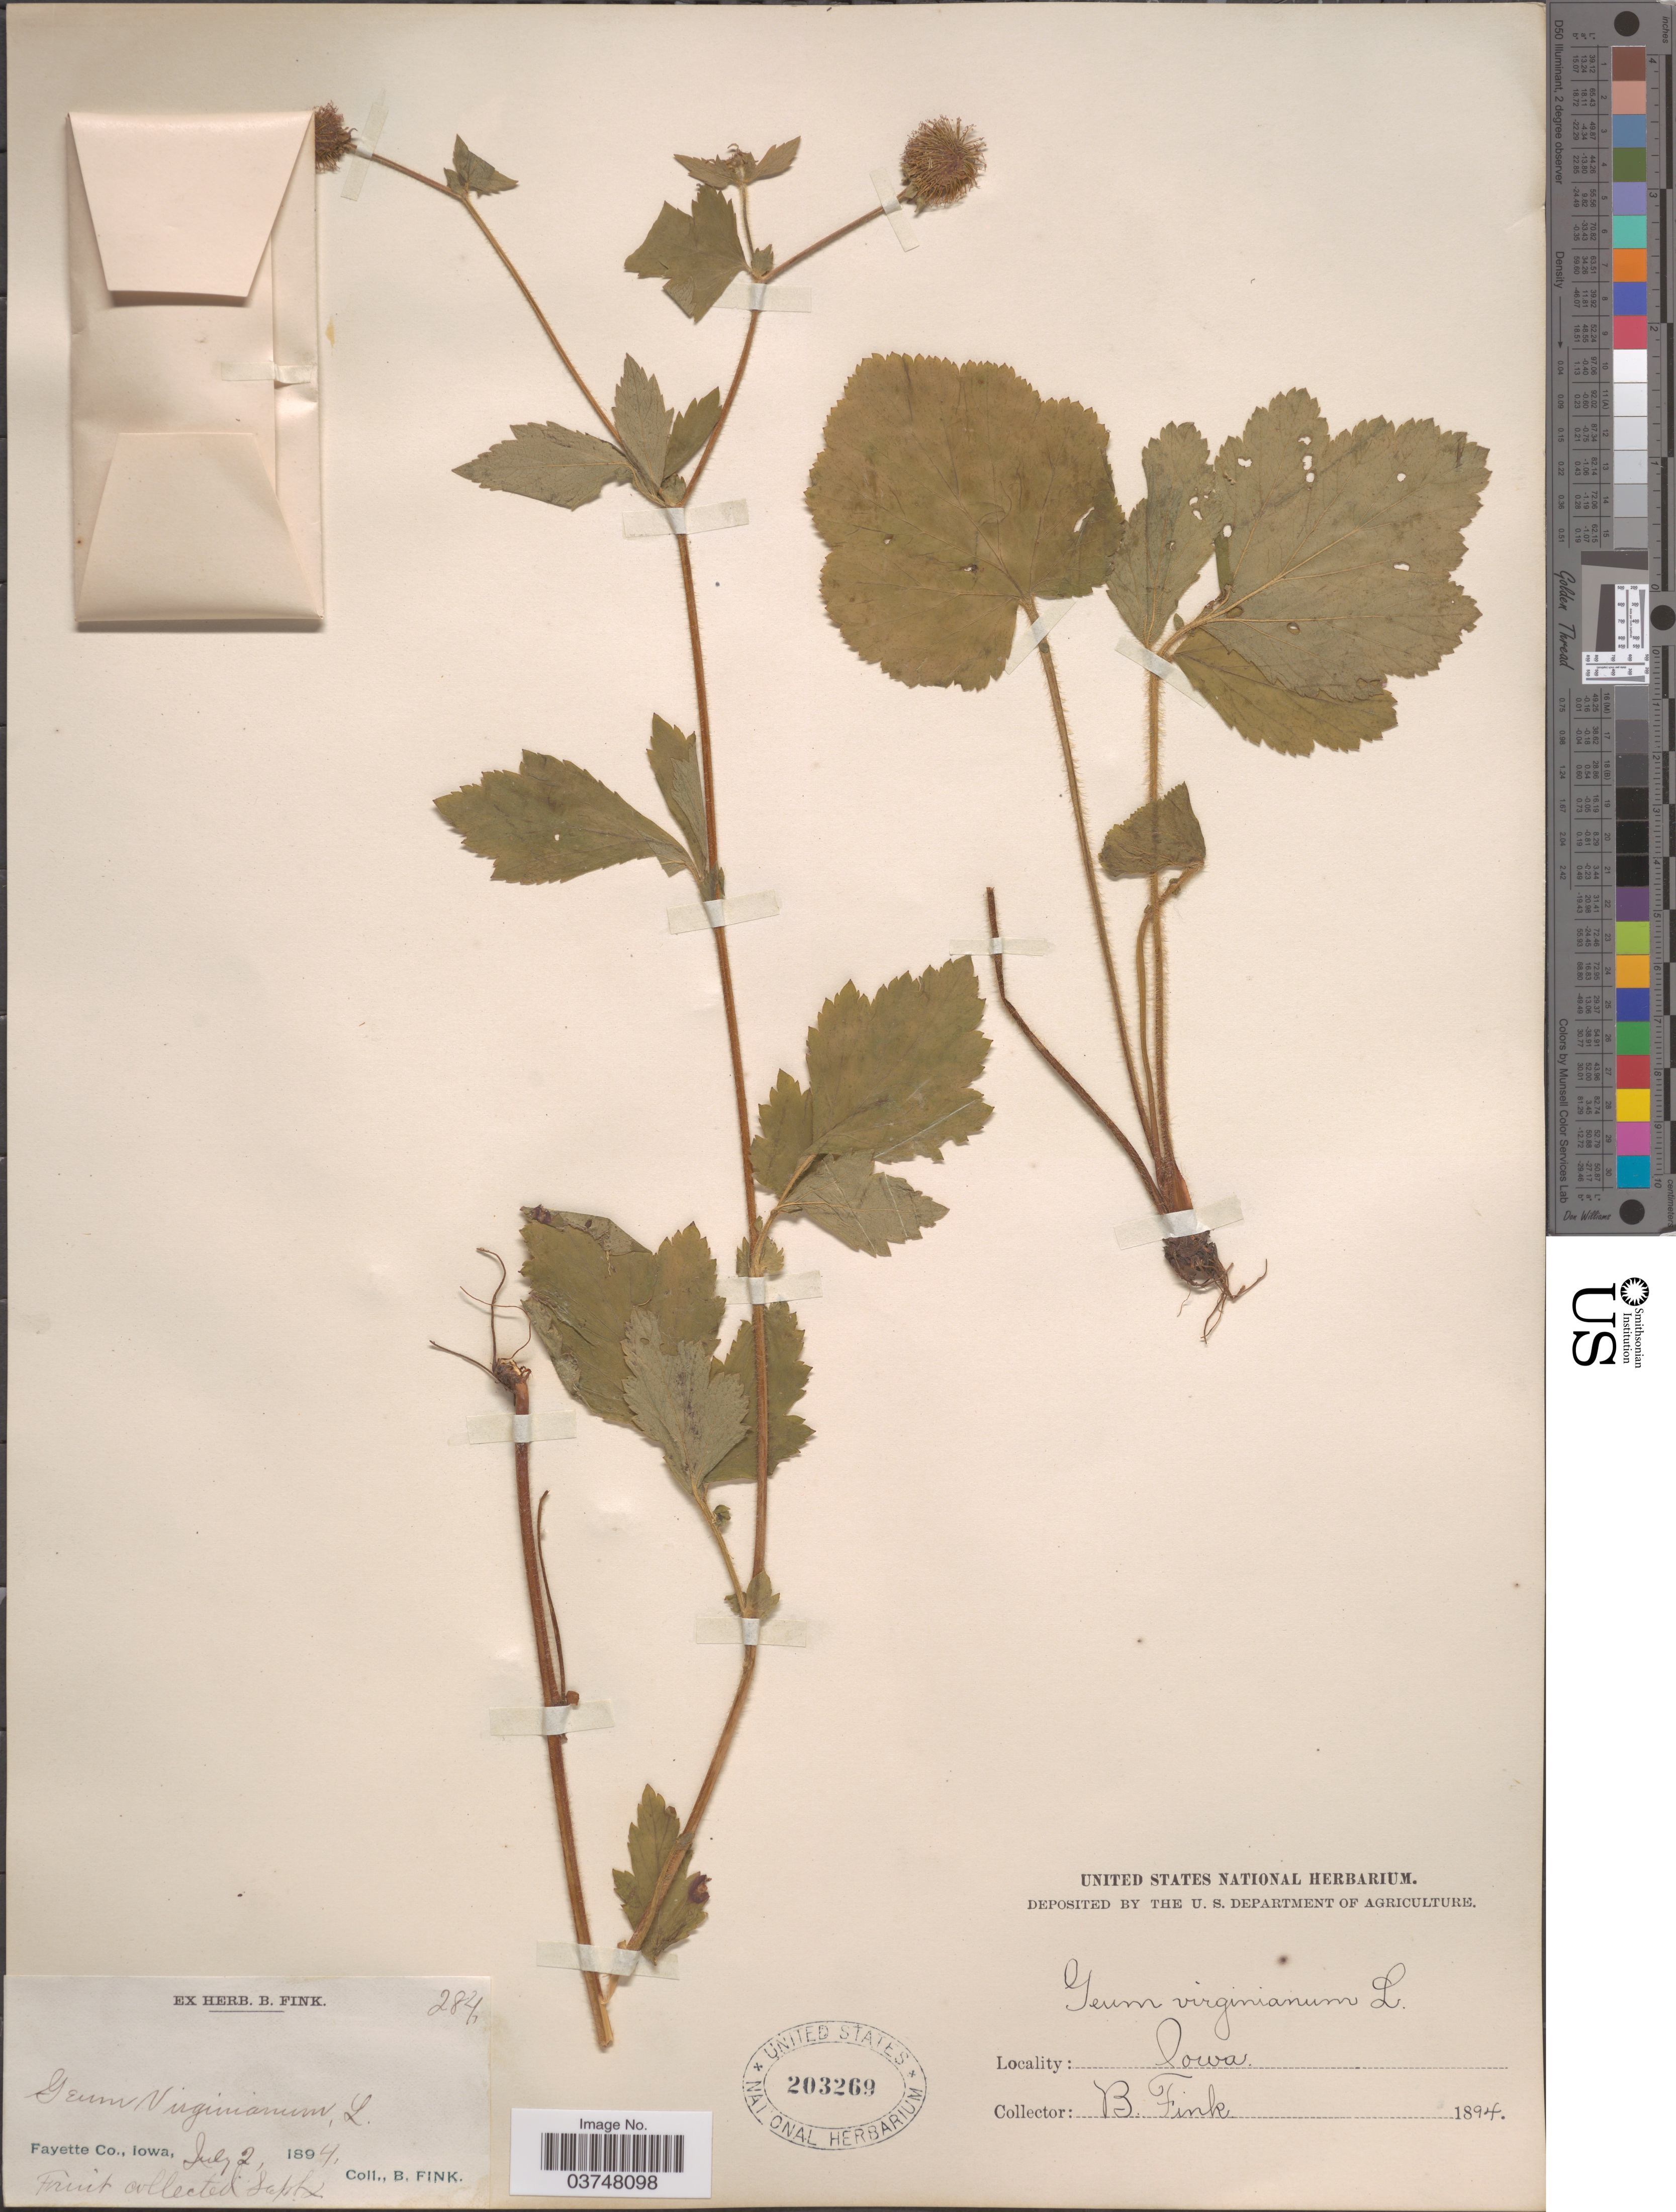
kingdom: Plantae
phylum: Tracheophyta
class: Magnoliopsida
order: Rosales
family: Rosaceae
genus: Geum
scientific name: Geum virginianum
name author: L.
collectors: B. Fink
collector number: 284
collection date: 1894-07-02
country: United States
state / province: Iowa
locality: Fayette Co.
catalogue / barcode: US 203269